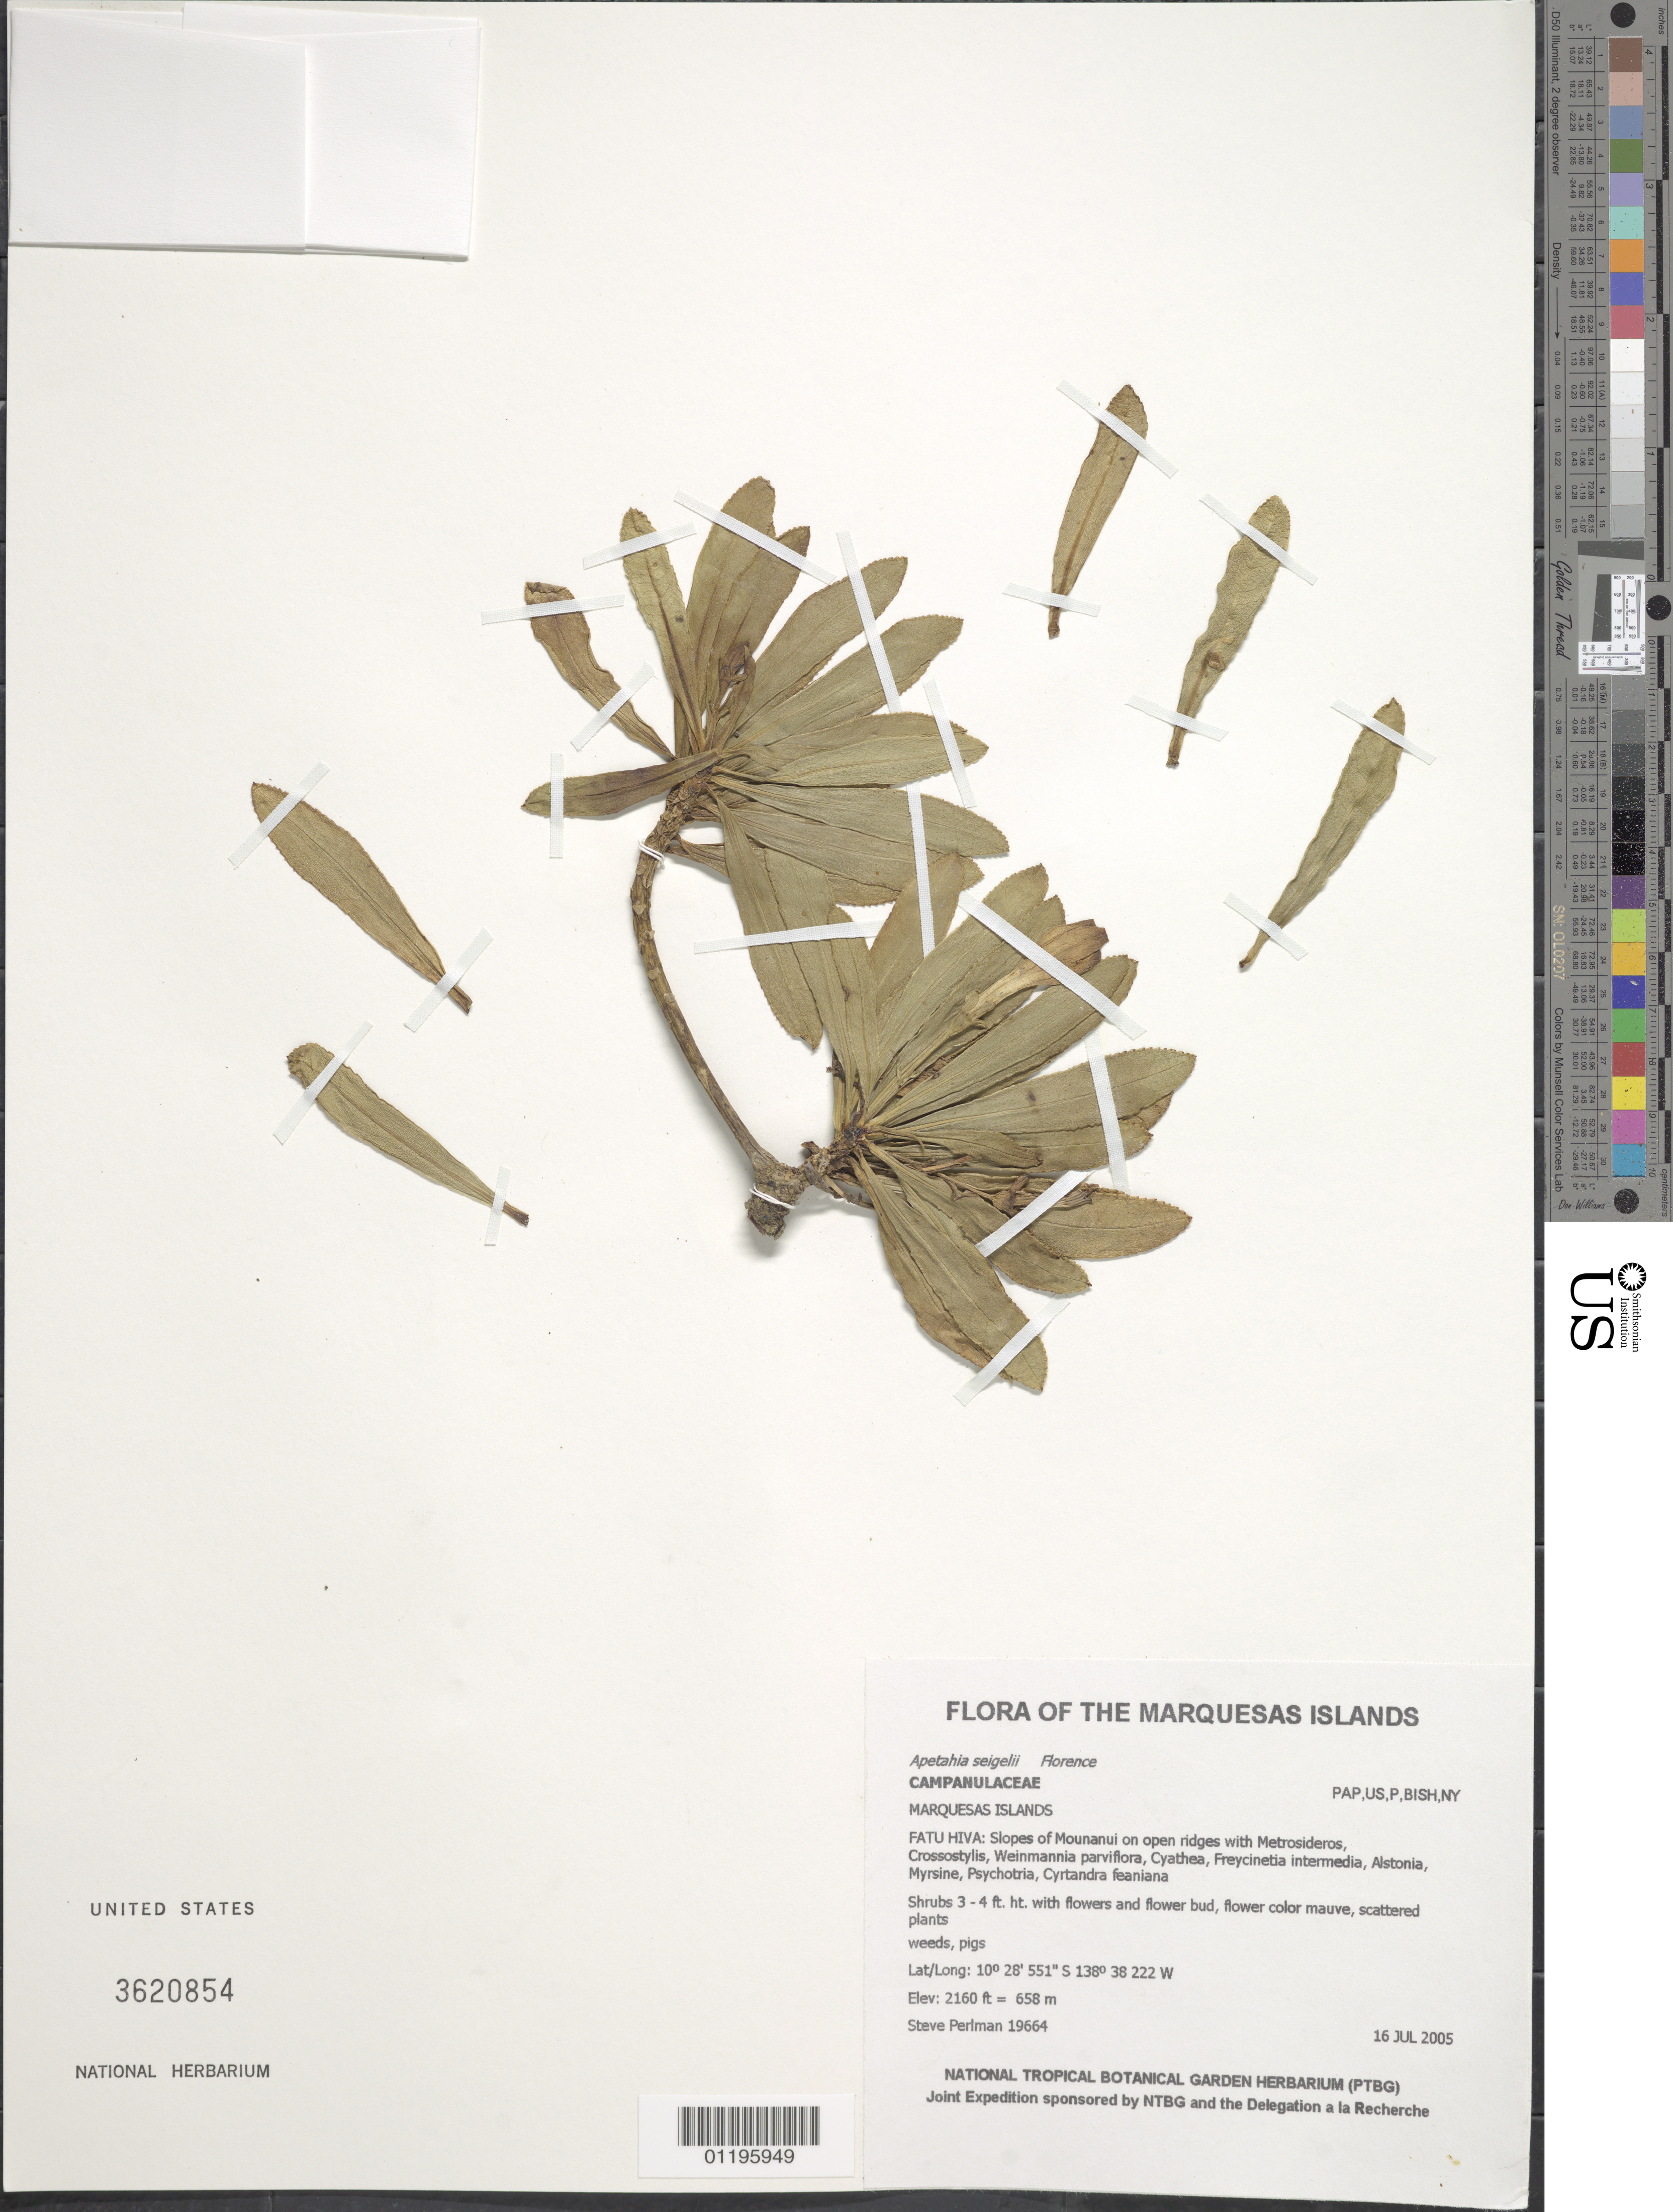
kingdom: Plantae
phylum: Tracheophyta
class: Magnoliopsida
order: Asterales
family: Campanulaceae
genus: Apetahia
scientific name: Apetahia seigelii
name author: J. Florence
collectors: S. P. Perlman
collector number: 19664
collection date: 2005-07-16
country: French Polynesia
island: Fatu Hiva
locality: Slopes of Mounanui on open ridges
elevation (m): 658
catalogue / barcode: US 3620854